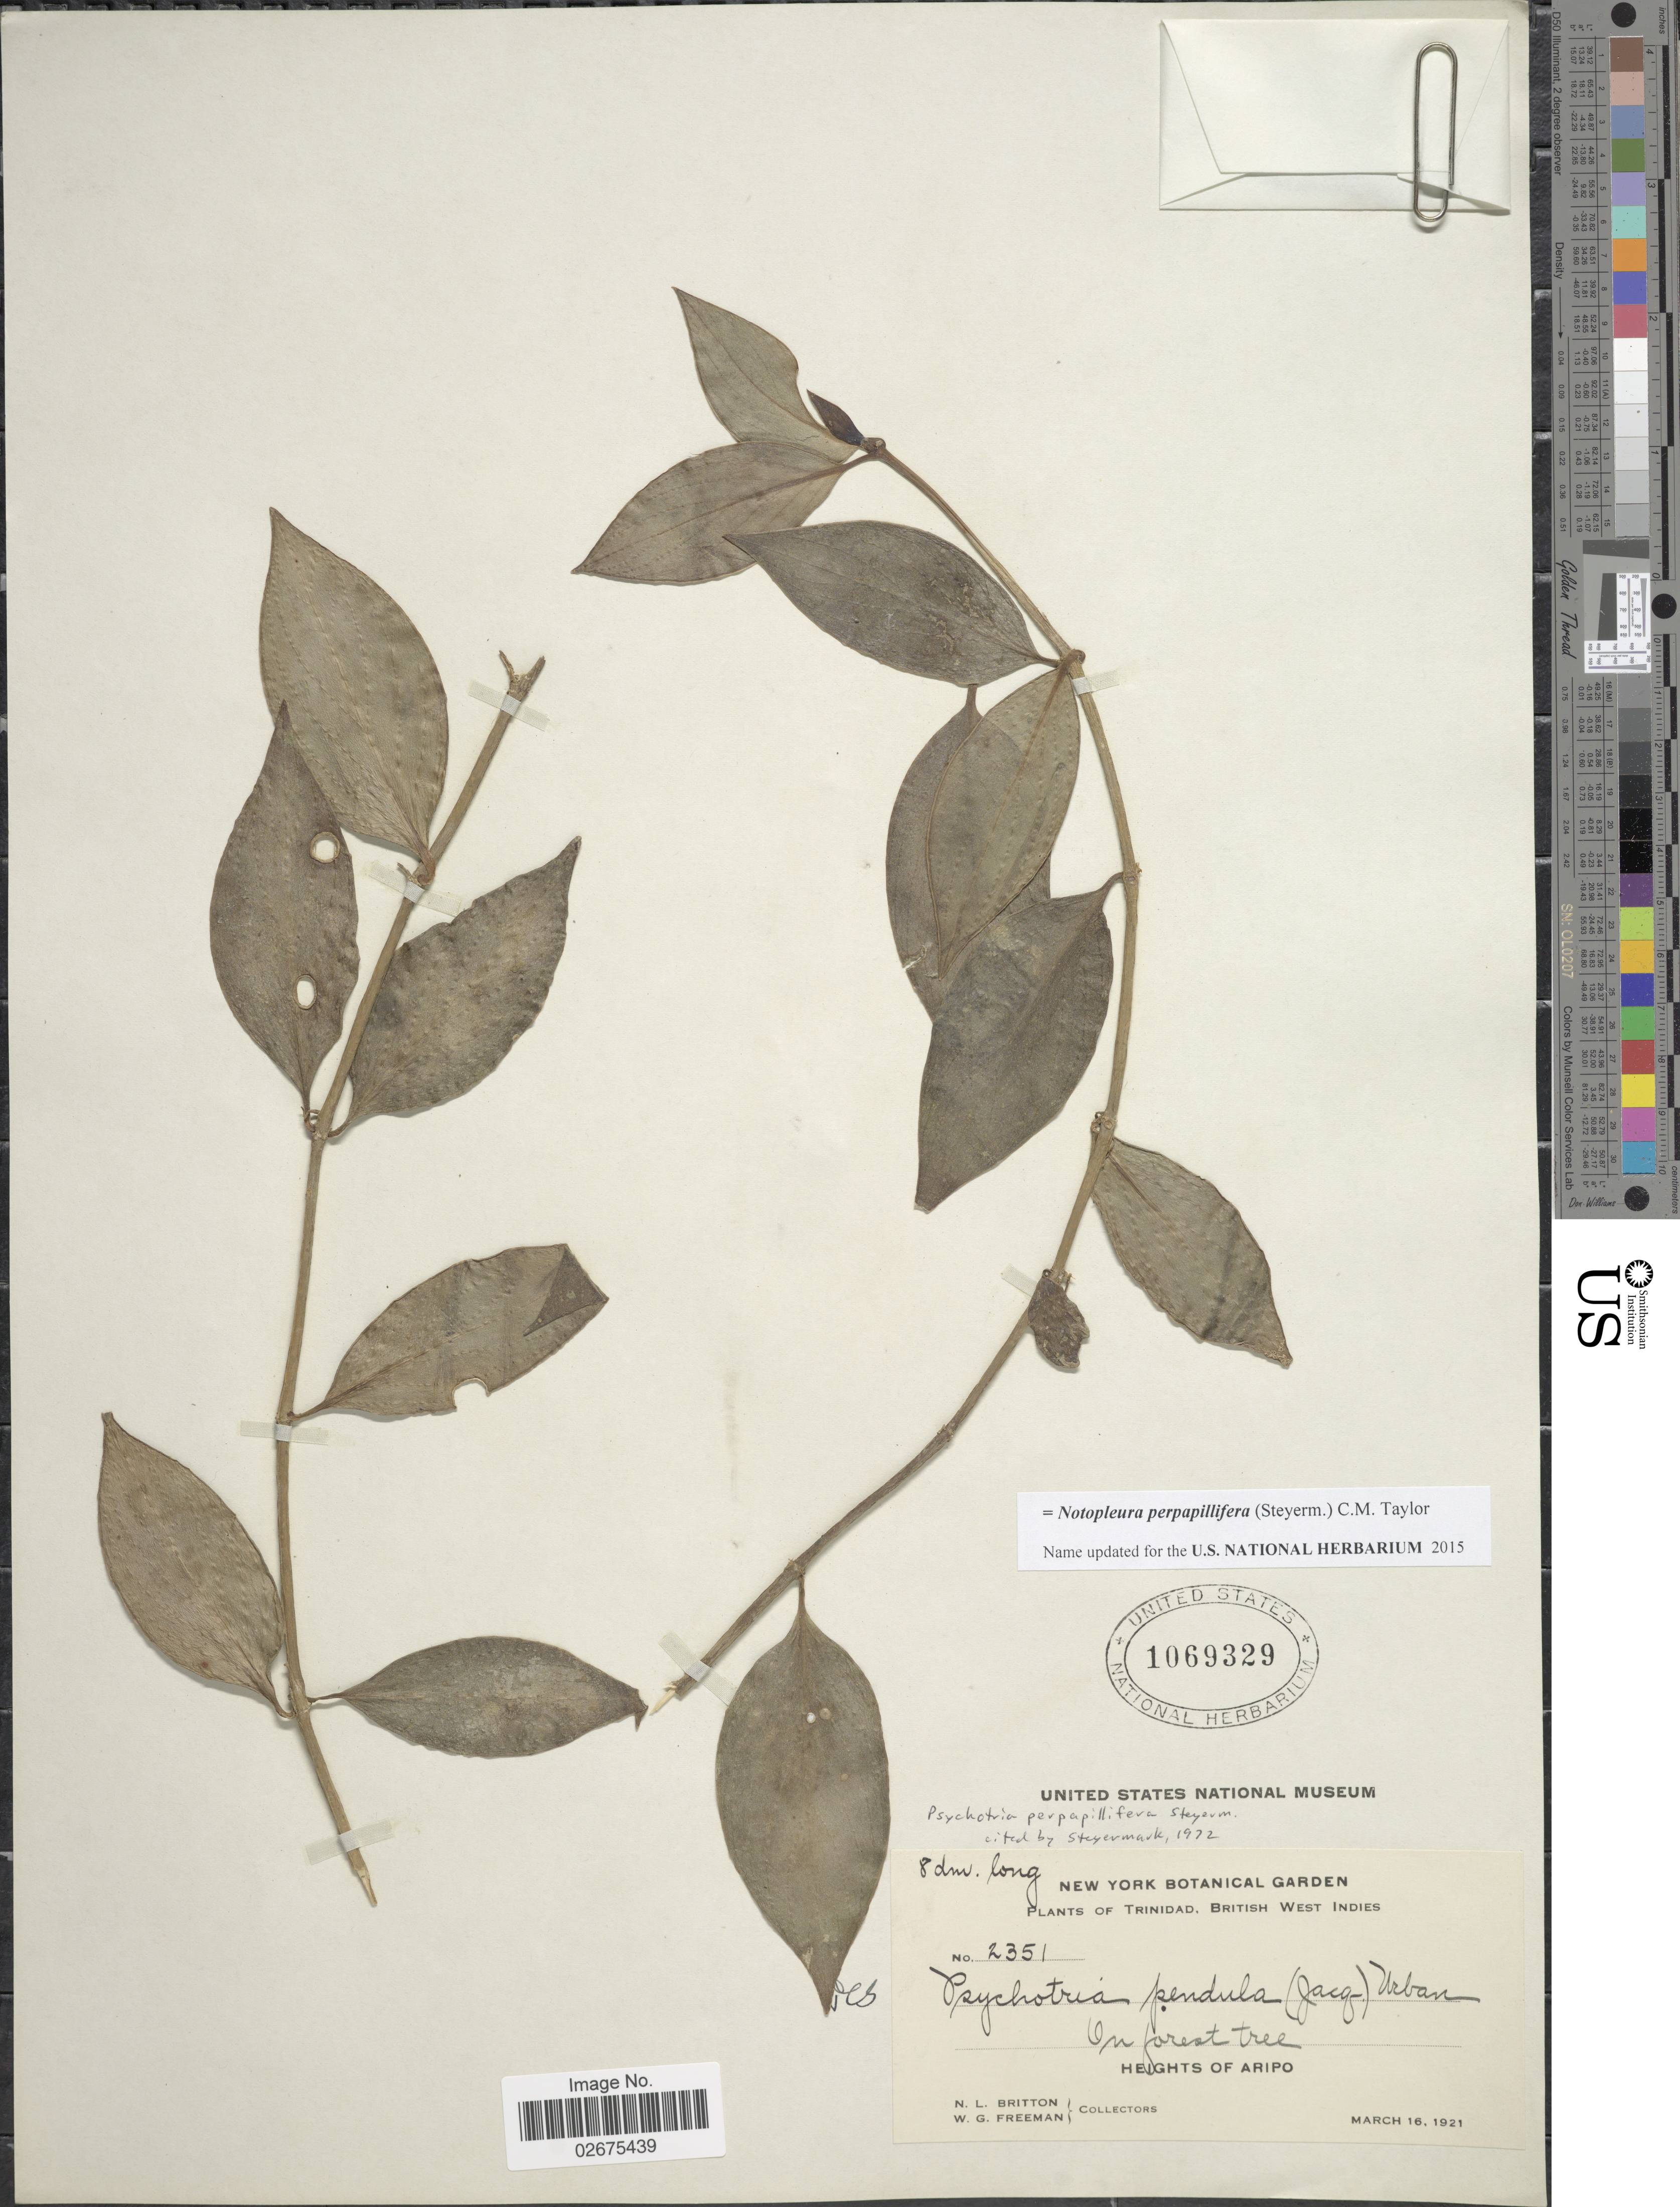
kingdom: Plantae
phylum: Tracheophyta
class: Magnoliopsida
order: Gentianales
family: Rubiaceae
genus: Notopleura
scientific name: Notopleura perpapillifera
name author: (Steyerm.) C.M. Taylor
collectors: E. G. Britton & W. Freeman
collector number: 2351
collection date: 1921-03-16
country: Trinidad and Tobago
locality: Trinindad. British West Indies. heights of Aripo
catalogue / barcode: US 1069329